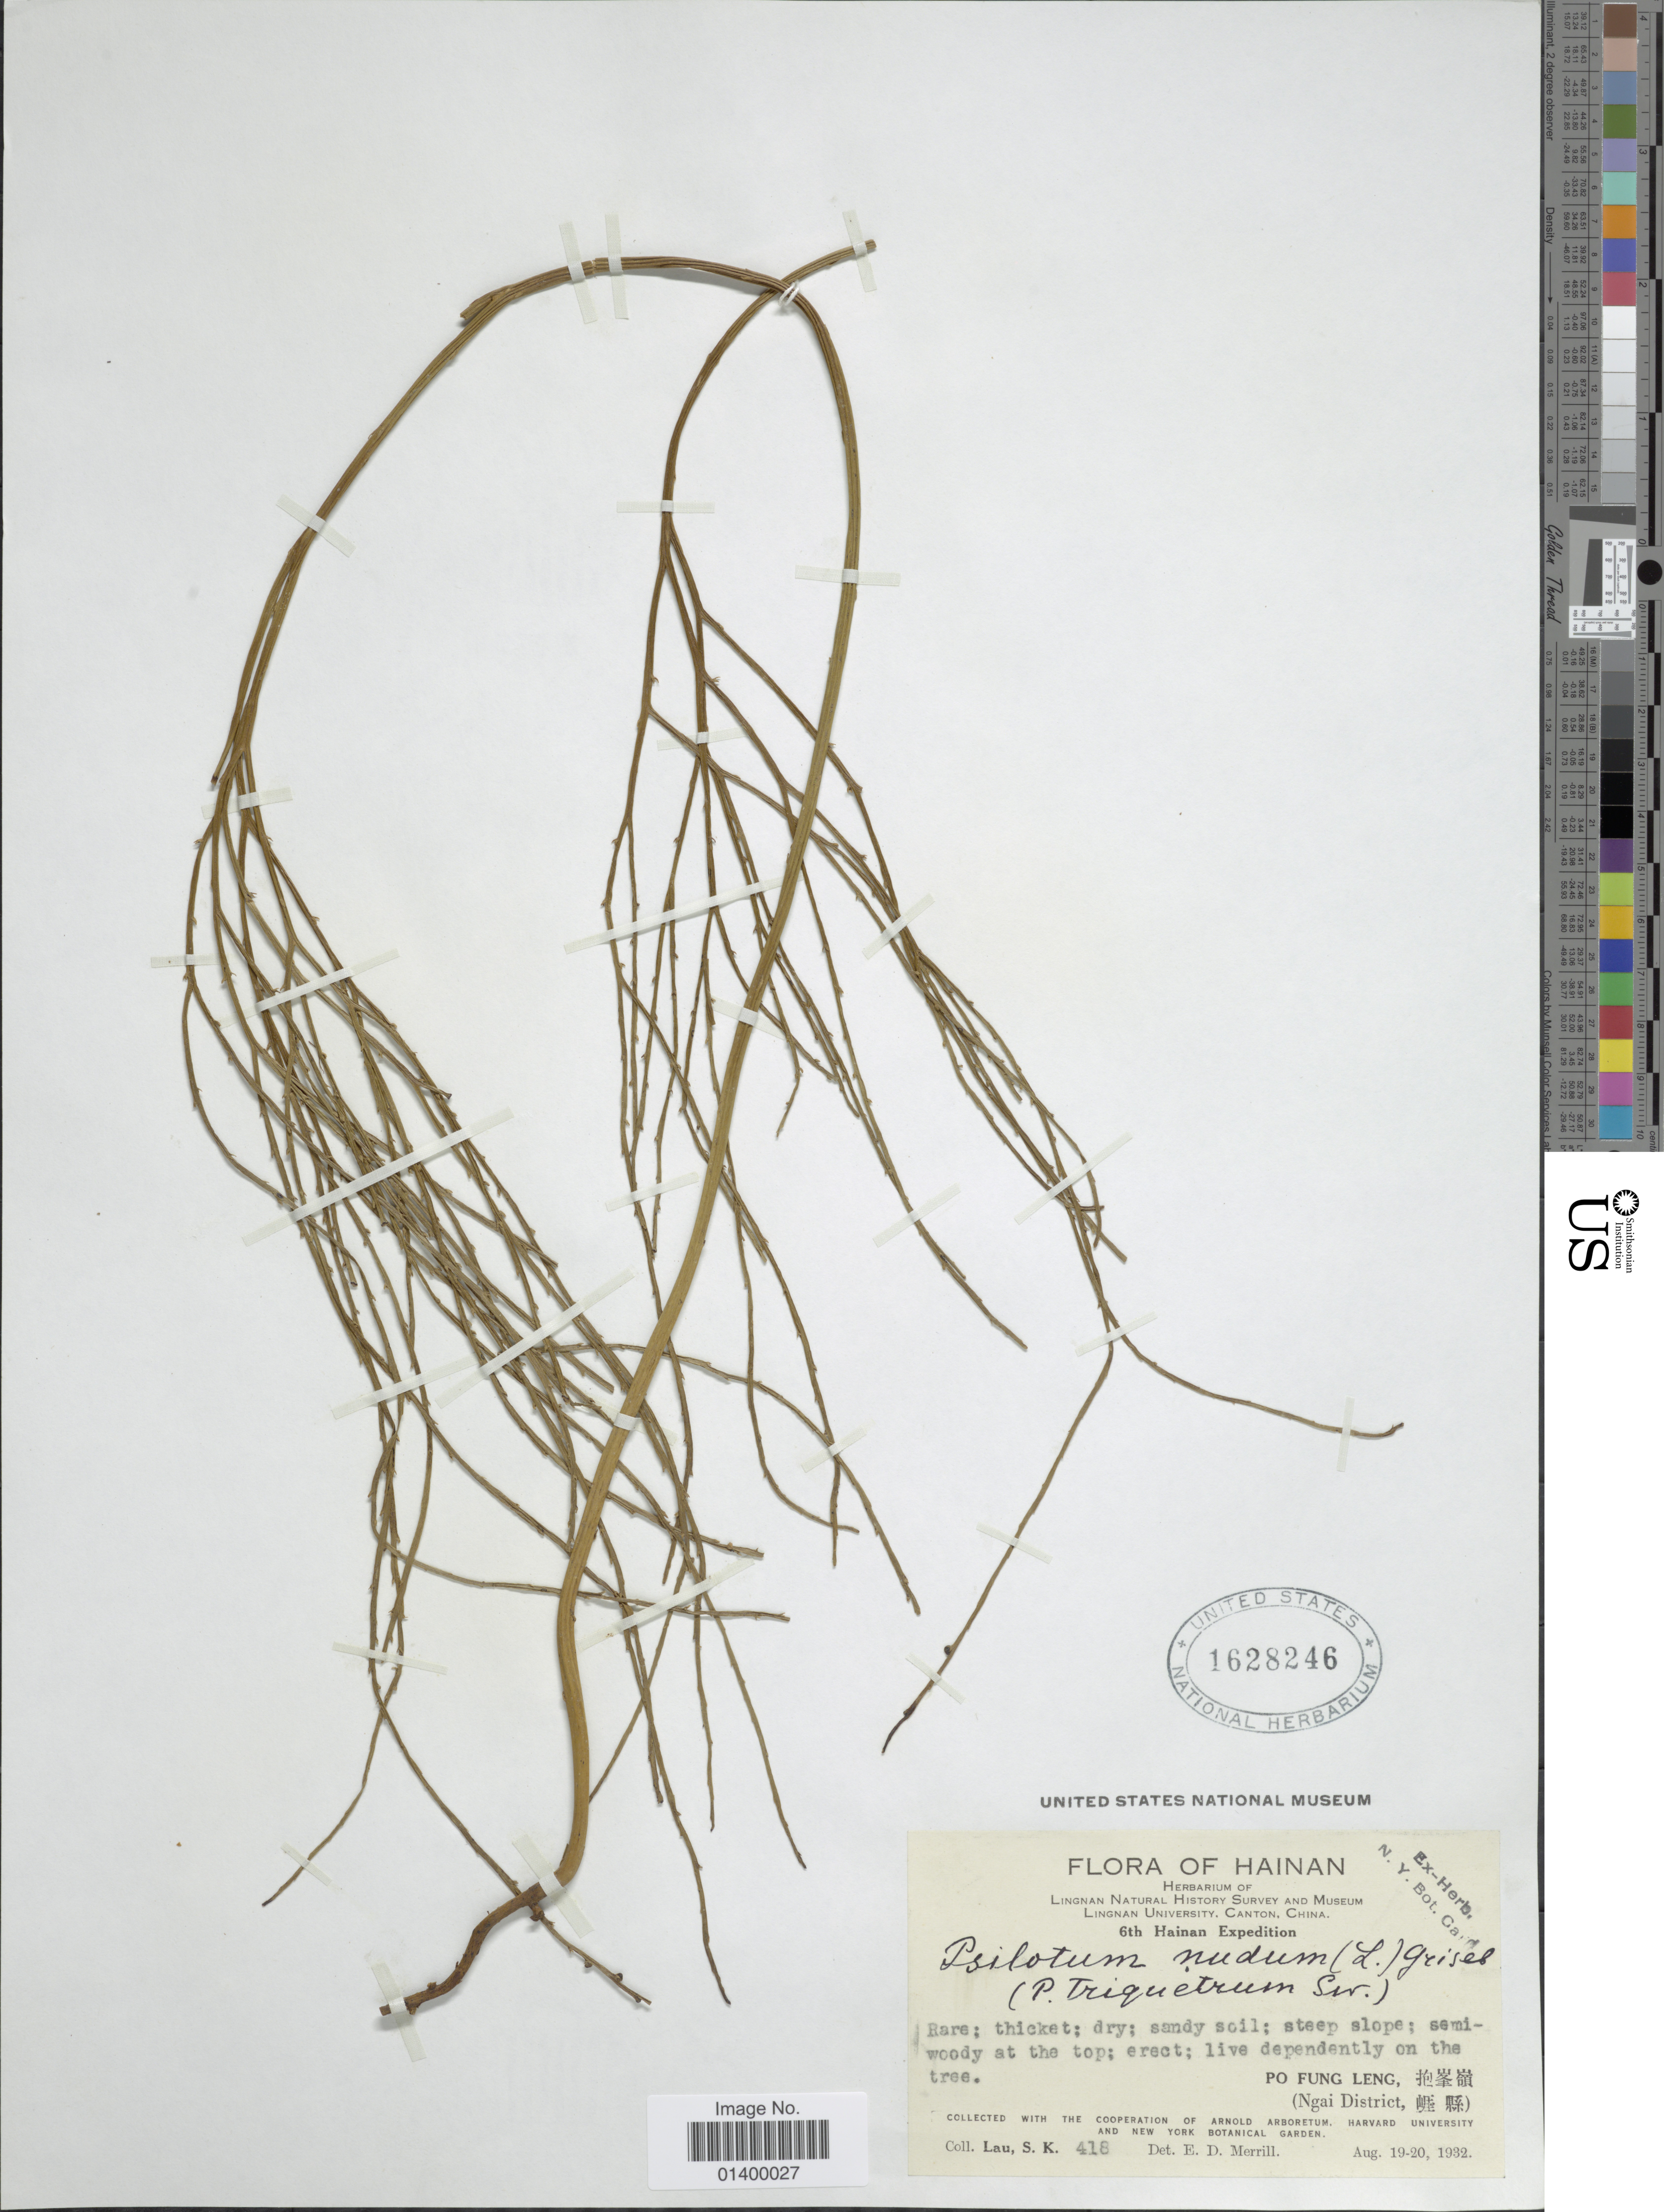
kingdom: Plantae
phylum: Tracheophyta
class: Polypodiopsida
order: Psilotales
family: Psilotaceae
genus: Psilotum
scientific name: Psilotum nudum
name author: (L.) P. Beauv.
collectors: S. K. Lau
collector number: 418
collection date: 1932-08-19/1932-08-20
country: China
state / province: Hainan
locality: Po Fung Leng. (Ngai District)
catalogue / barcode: US 1628246